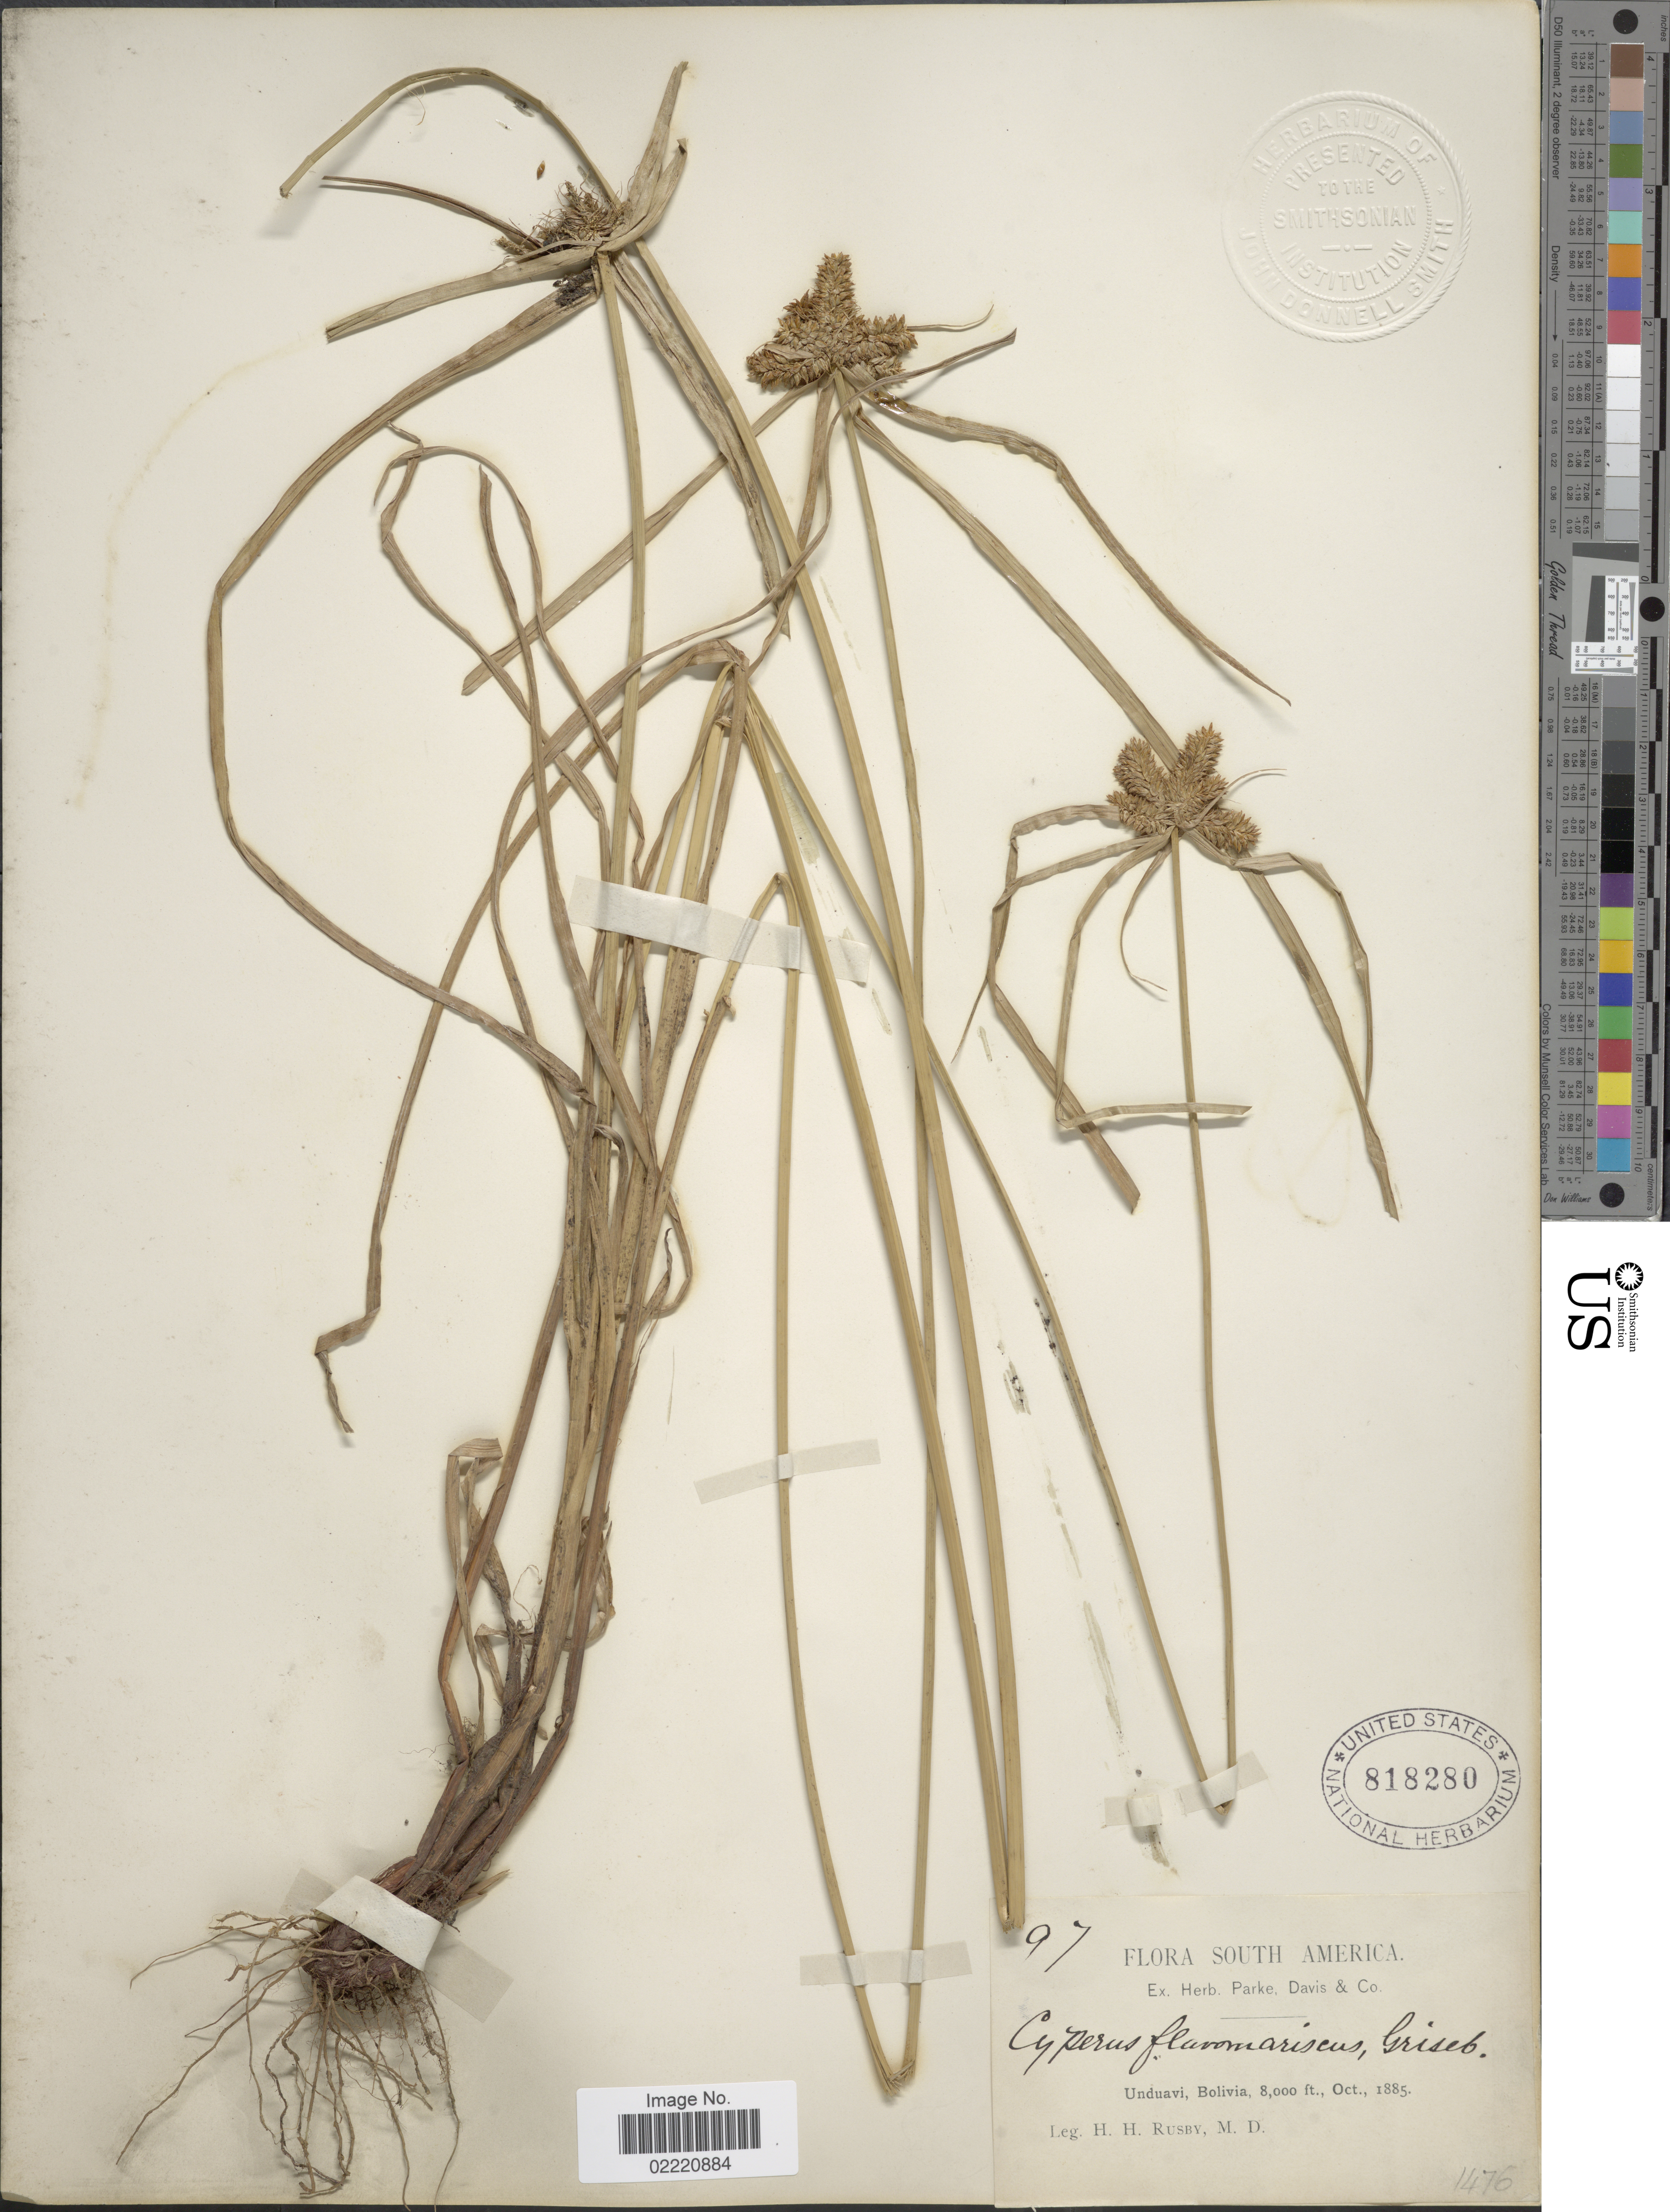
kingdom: Plantae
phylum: Tracheophyta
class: Liliopsida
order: Poales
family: Cyperaceae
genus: Cyperus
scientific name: Cyperus aggregatus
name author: (Willd.) Endl.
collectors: H. H. Rusby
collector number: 97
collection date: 1885-10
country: Bolivia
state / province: La Paz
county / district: Nor Yungas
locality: Unduavi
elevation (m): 2438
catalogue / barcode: US 818280